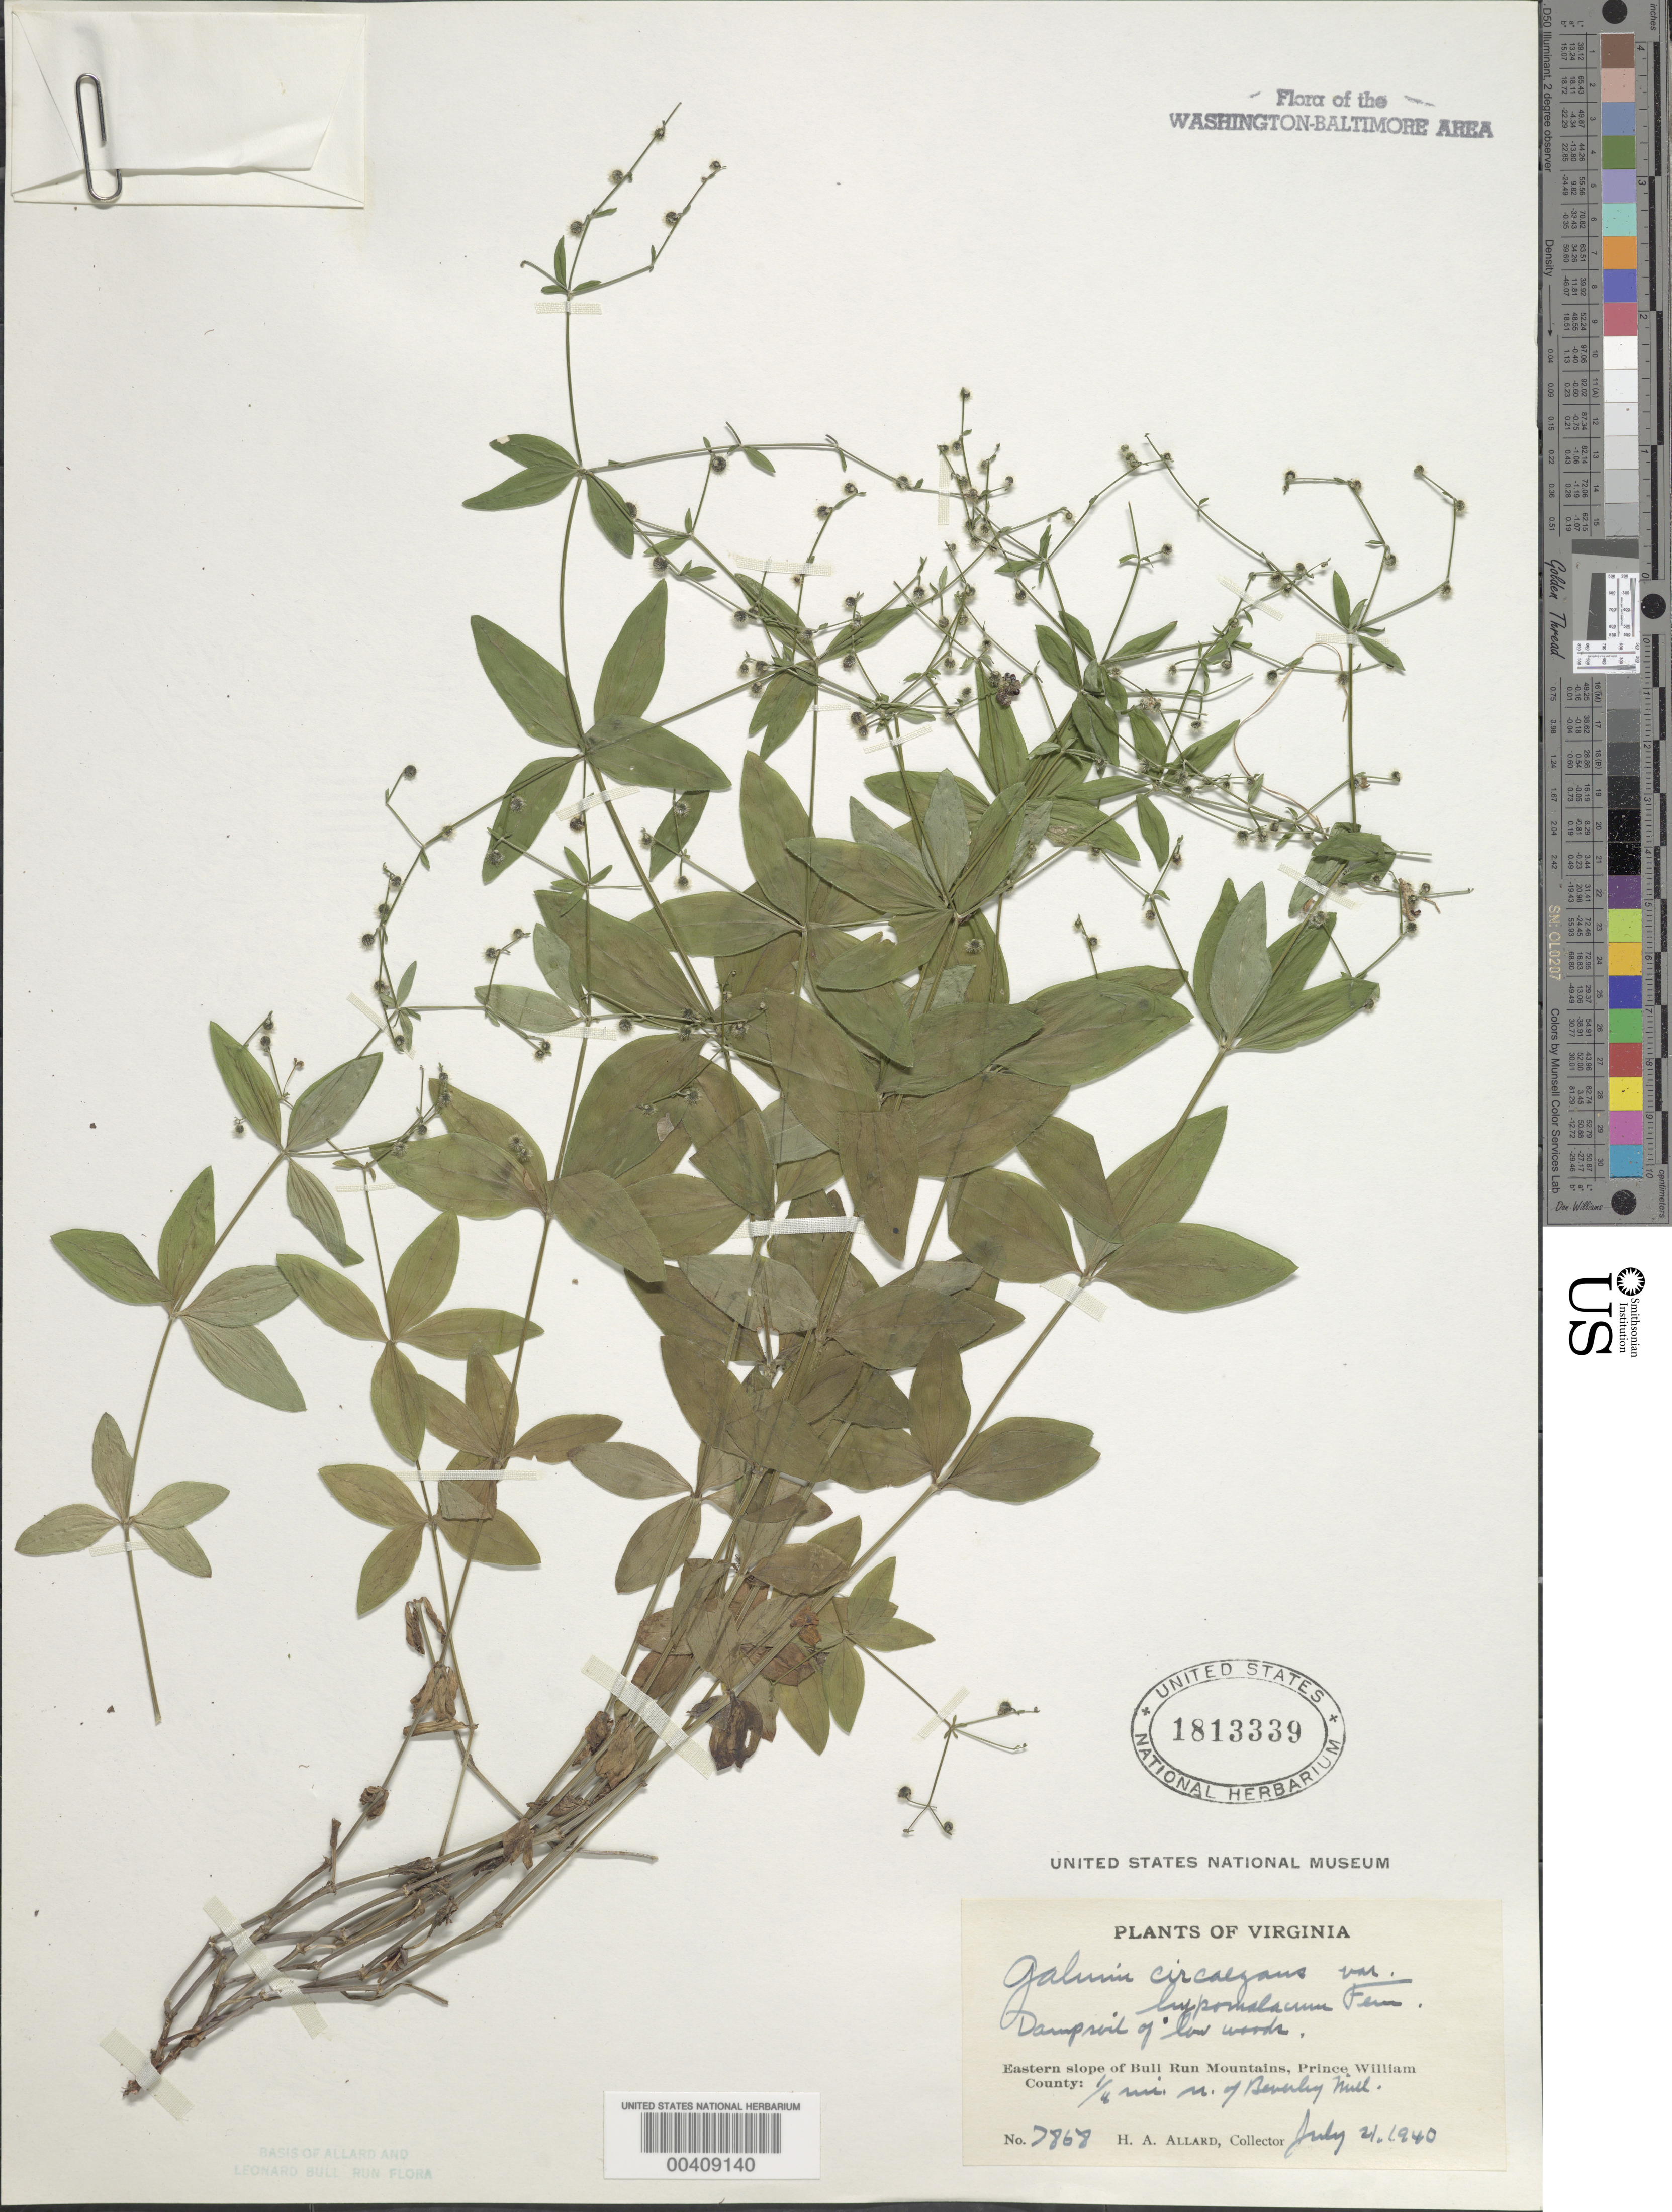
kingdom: Plantae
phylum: Tracheophyta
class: Magnoliopsida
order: Gentianales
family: Rubiaceae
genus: Galium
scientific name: Galium circaezans var. hypomalacum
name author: Fernald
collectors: H. A. Allard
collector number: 7868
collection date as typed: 21 Jul 1940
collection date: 1940-07-21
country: United States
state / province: Virginia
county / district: Prince William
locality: Beverley Mill, east slope of Bull Run Mts.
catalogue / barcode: US 1813339